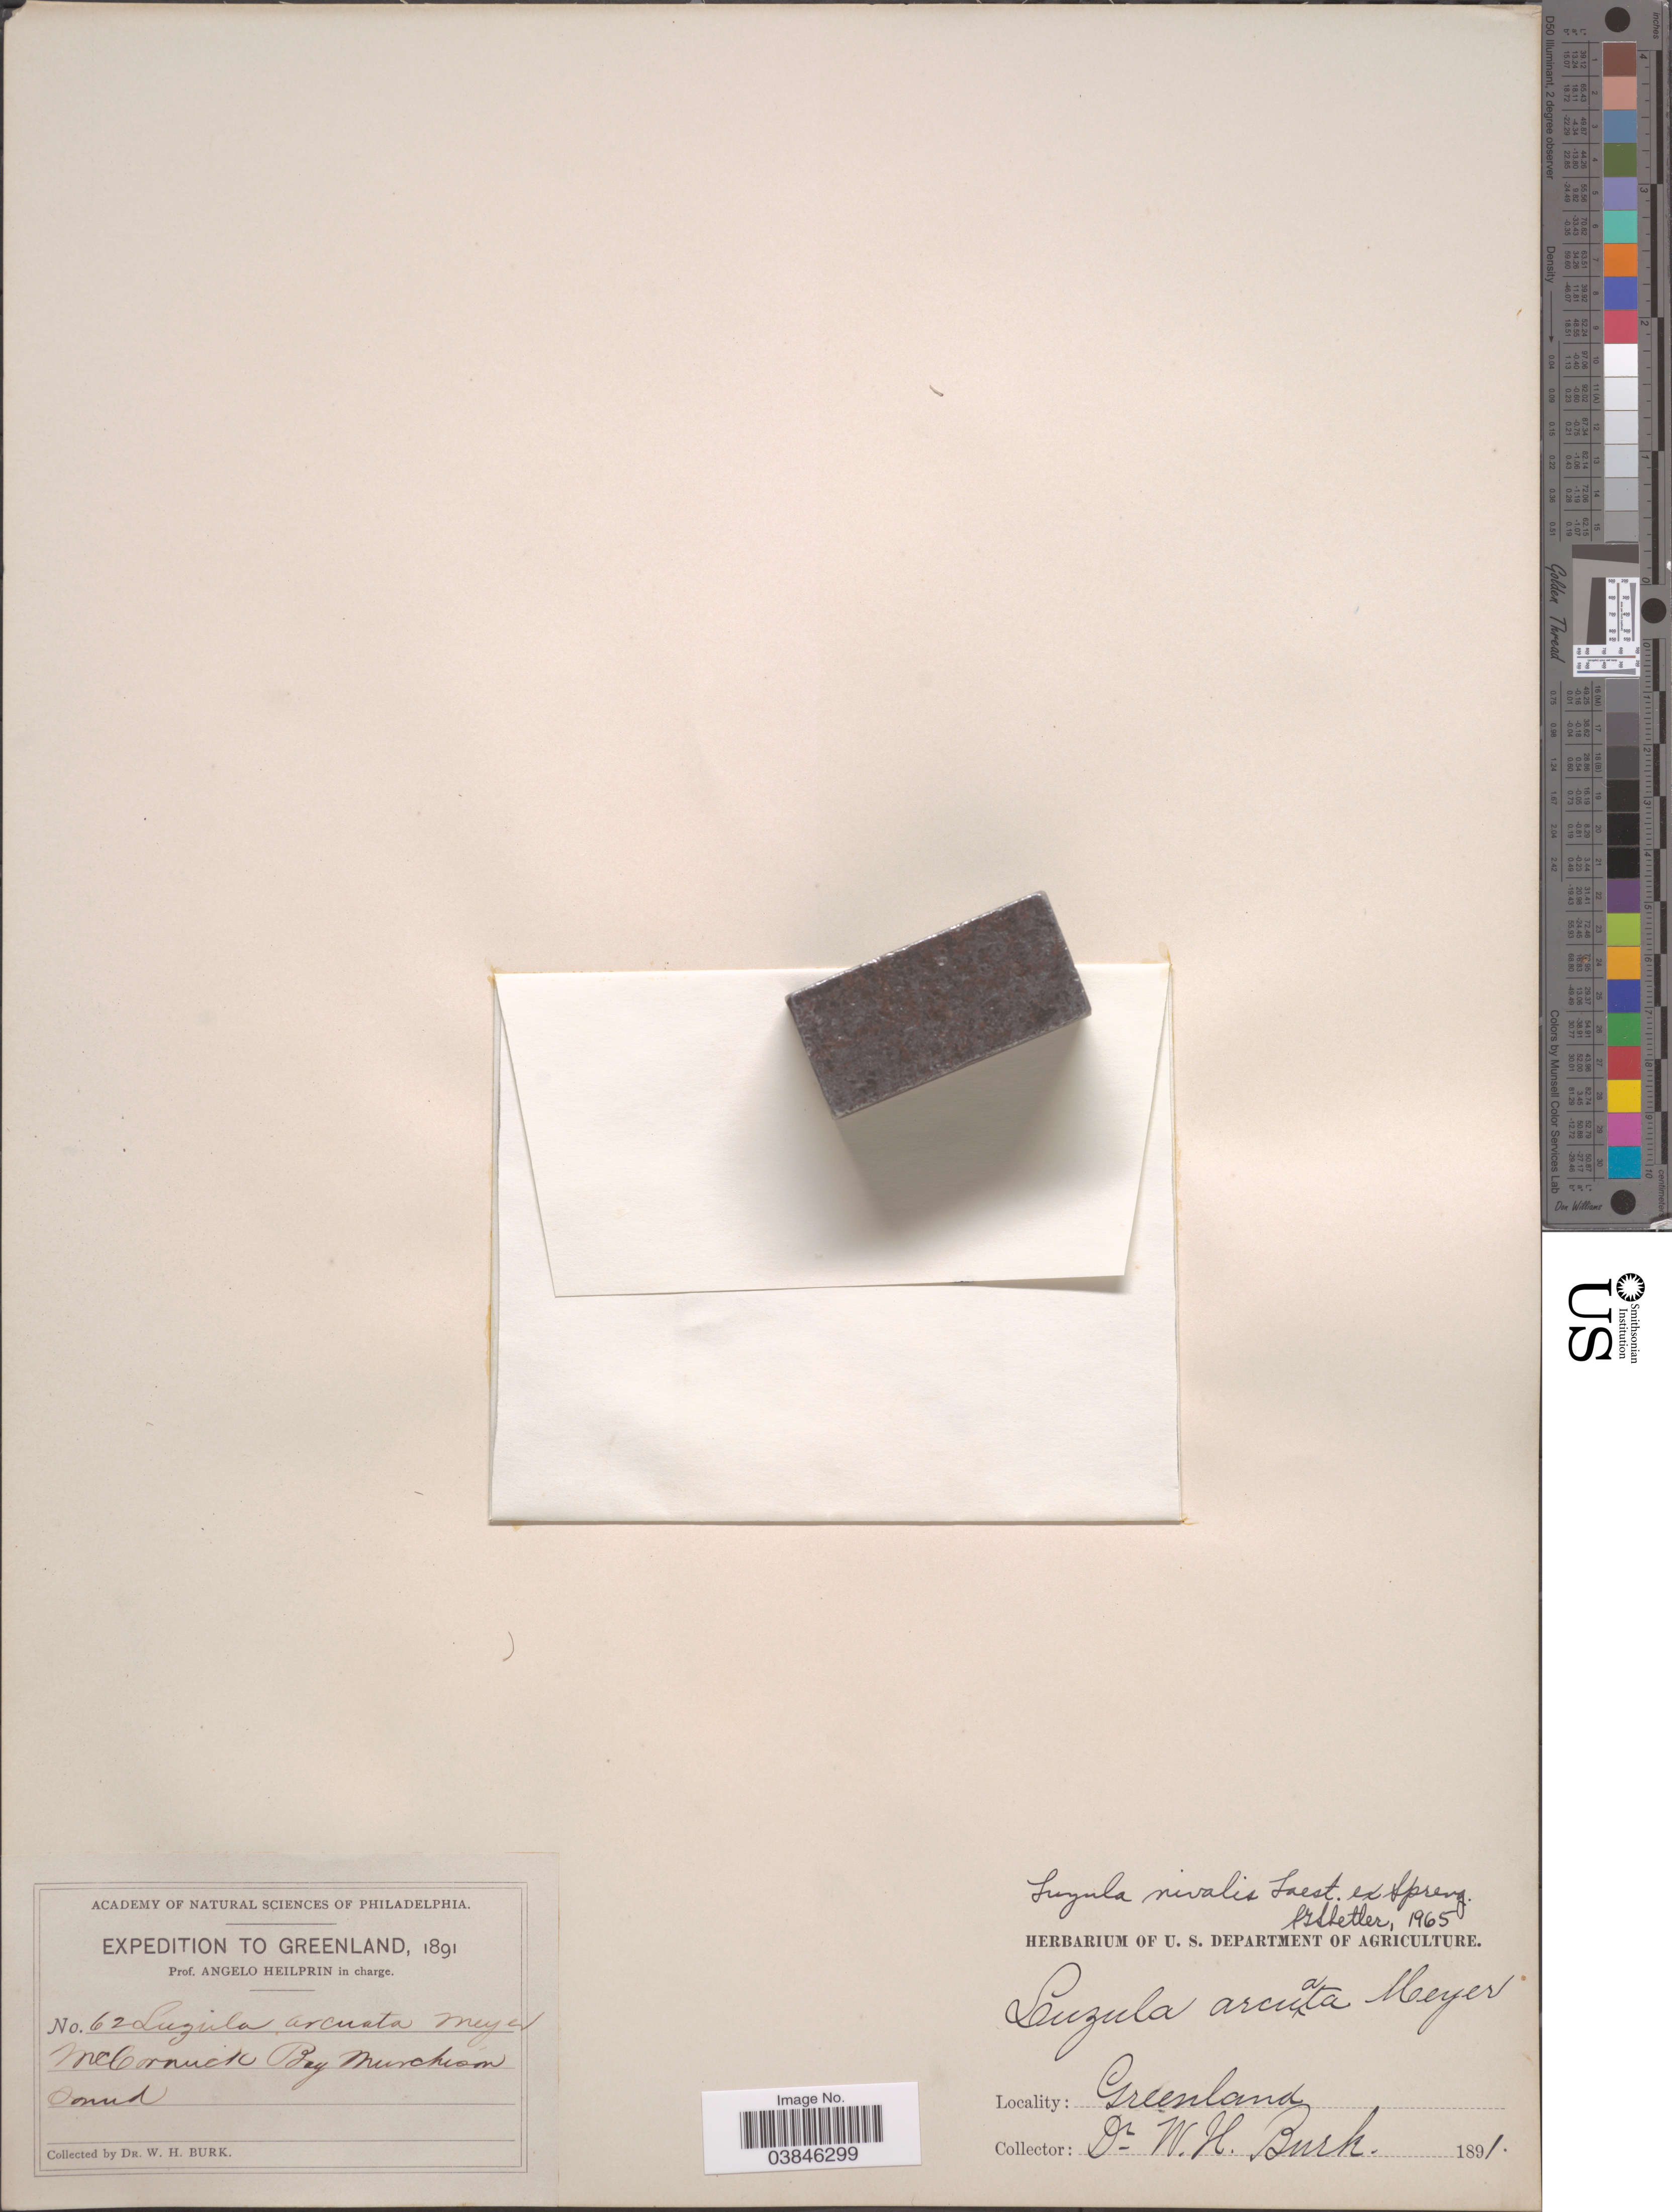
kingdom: Plantae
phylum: Tracheophyta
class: Liliopsida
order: Poales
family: Juncaceae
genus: Luzula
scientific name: Luzula nivalis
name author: (Laest.) Spreng.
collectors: W. Burk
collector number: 62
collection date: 1891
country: Greenland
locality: McCormick Bay Murchison.